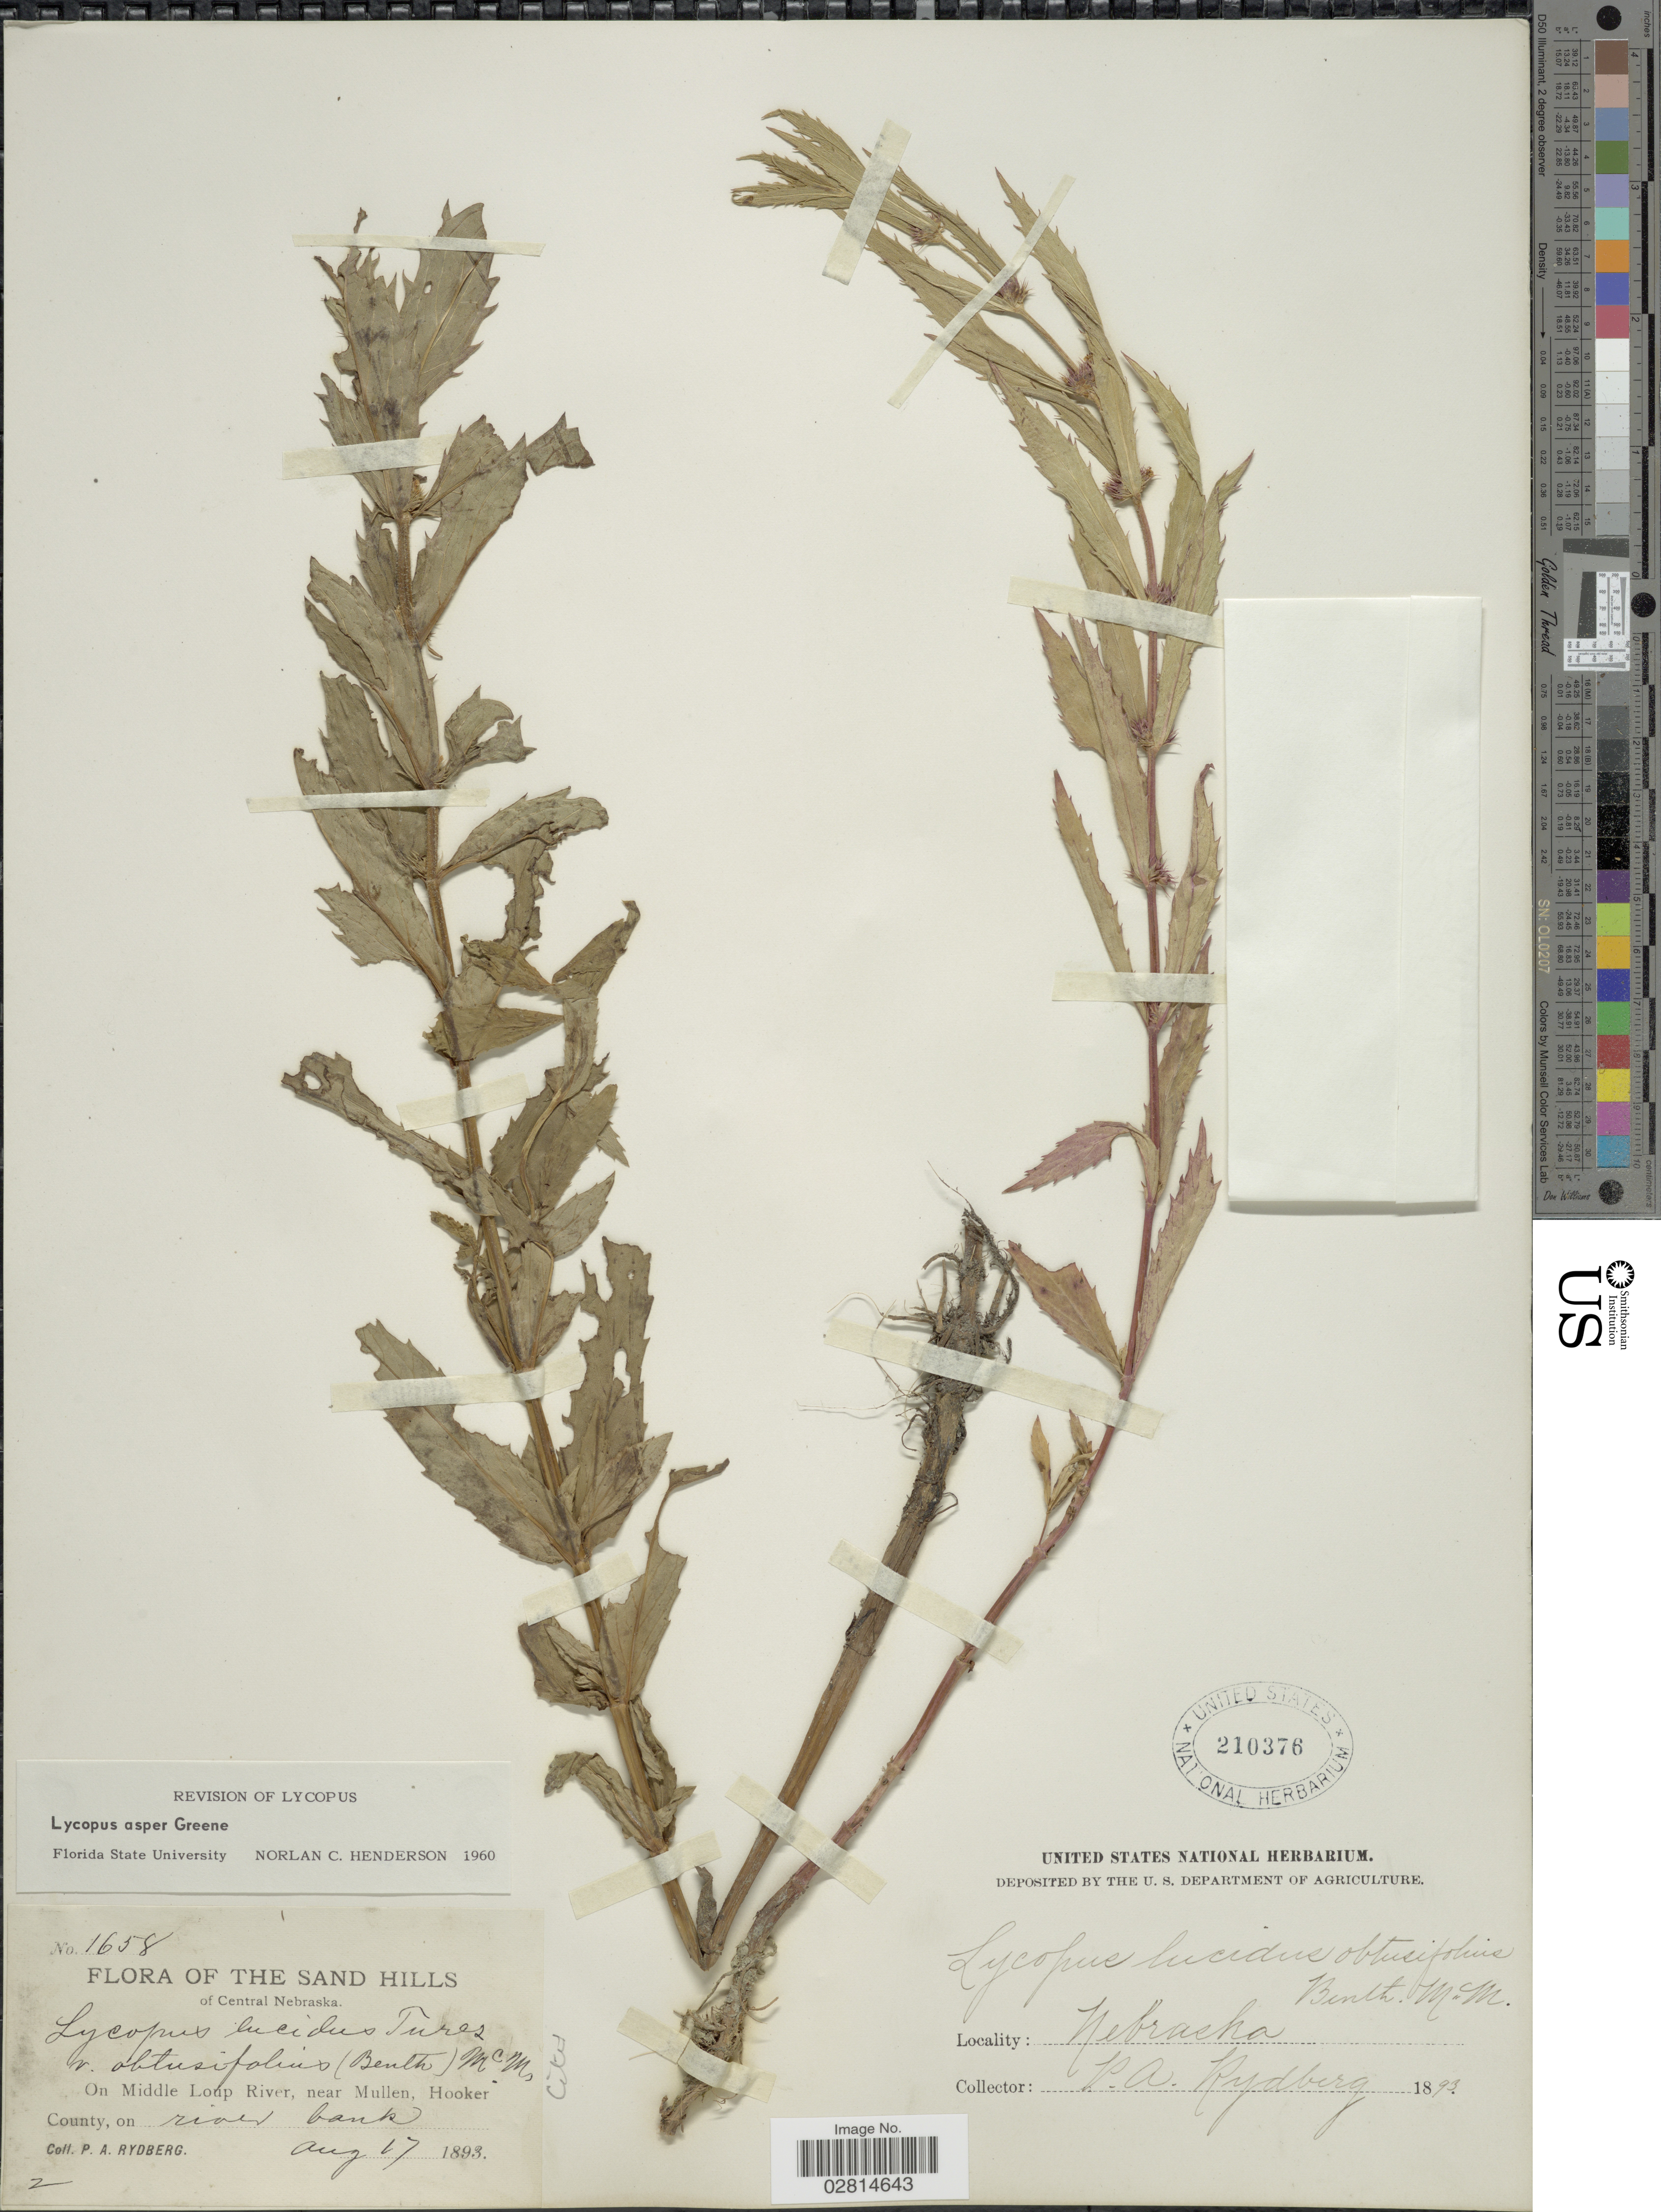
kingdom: Plantae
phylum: Tracheophyta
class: Magnoliopsida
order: Lamiales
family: Lamiaceae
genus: Lycopus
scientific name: Lycopus asper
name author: Greene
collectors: P. A. Rydberg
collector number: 1658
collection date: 1893-08-17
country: United States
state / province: Nebraska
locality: The Sand Hills of Central Nebraska. On Middle Loup River, near Mullen, Hooker County, on river bank.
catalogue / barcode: US 210376